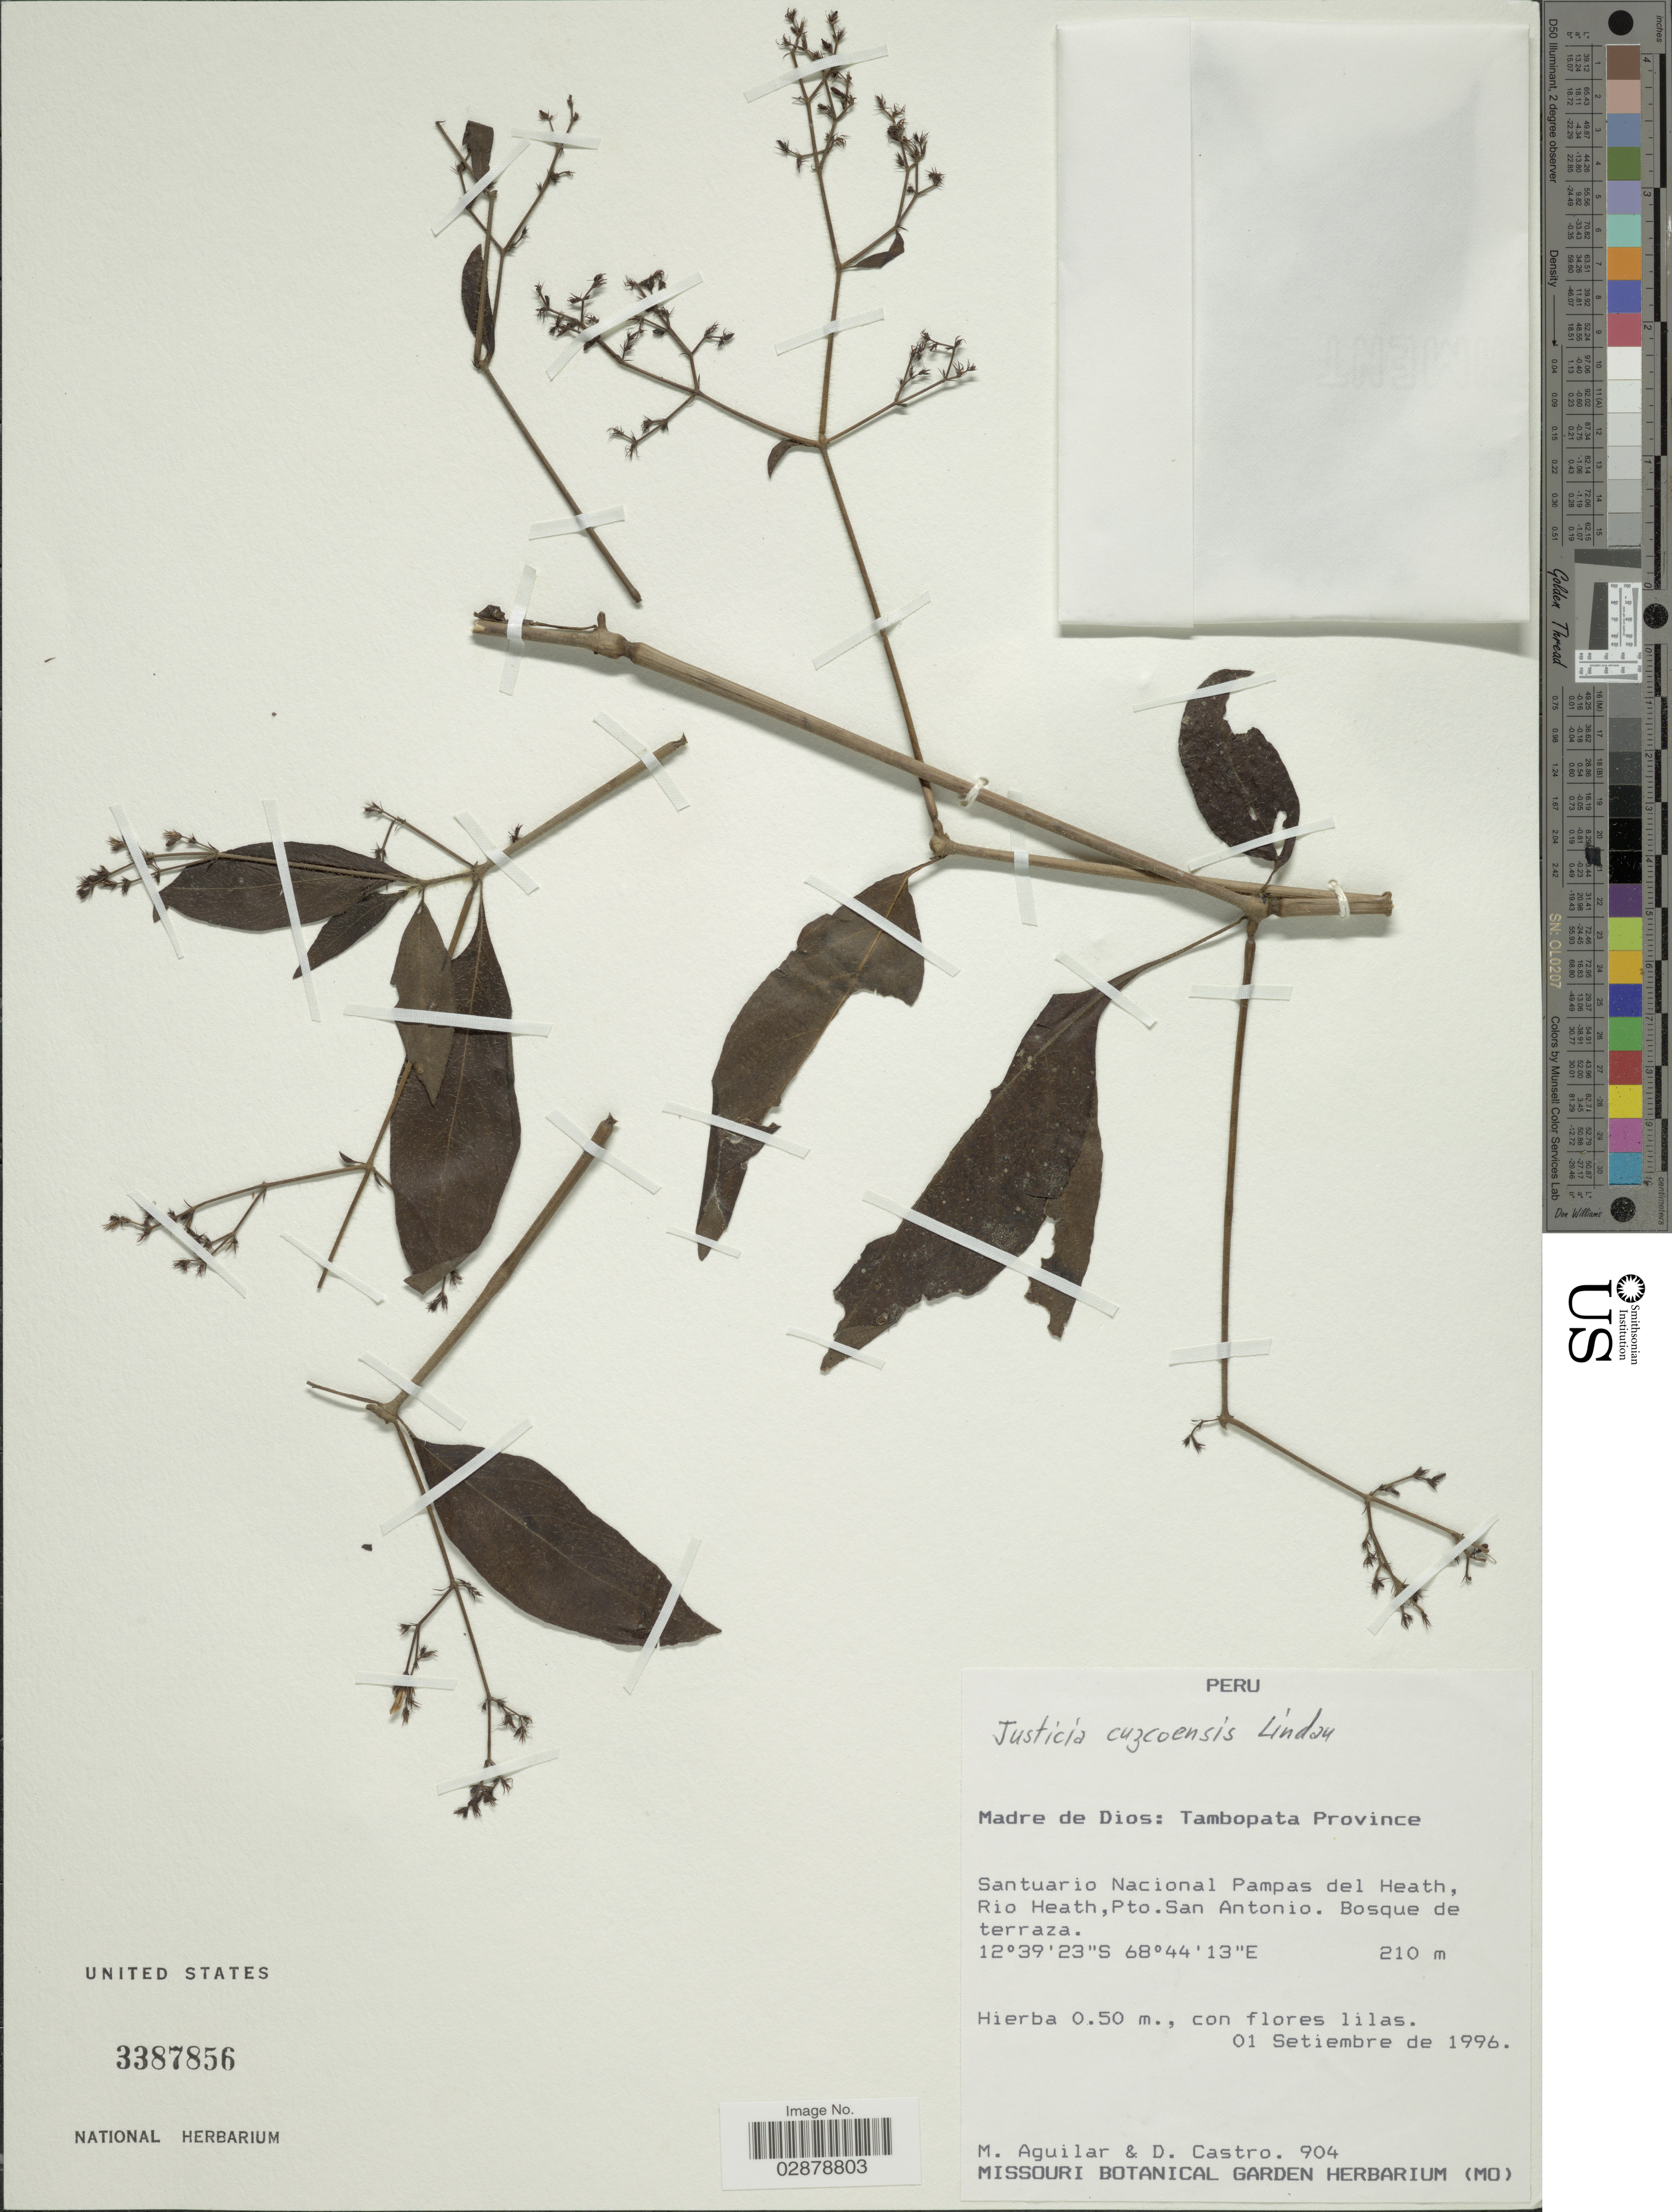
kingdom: Plantae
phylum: Tracheophyta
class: Magnoliopsida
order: Lamiales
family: Acanthaceae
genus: Justicia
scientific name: Justicia cuzcoensis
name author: Lindau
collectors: M. Aguilar & D. Castro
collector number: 904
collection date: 1996-09-01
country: Peru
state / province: Madre de Dios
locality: Tambopata Province. Santuario Nacional Pampas del Heath, Rio Heath, Pto. San Antonio.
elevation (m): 210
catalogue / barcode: US 3387856